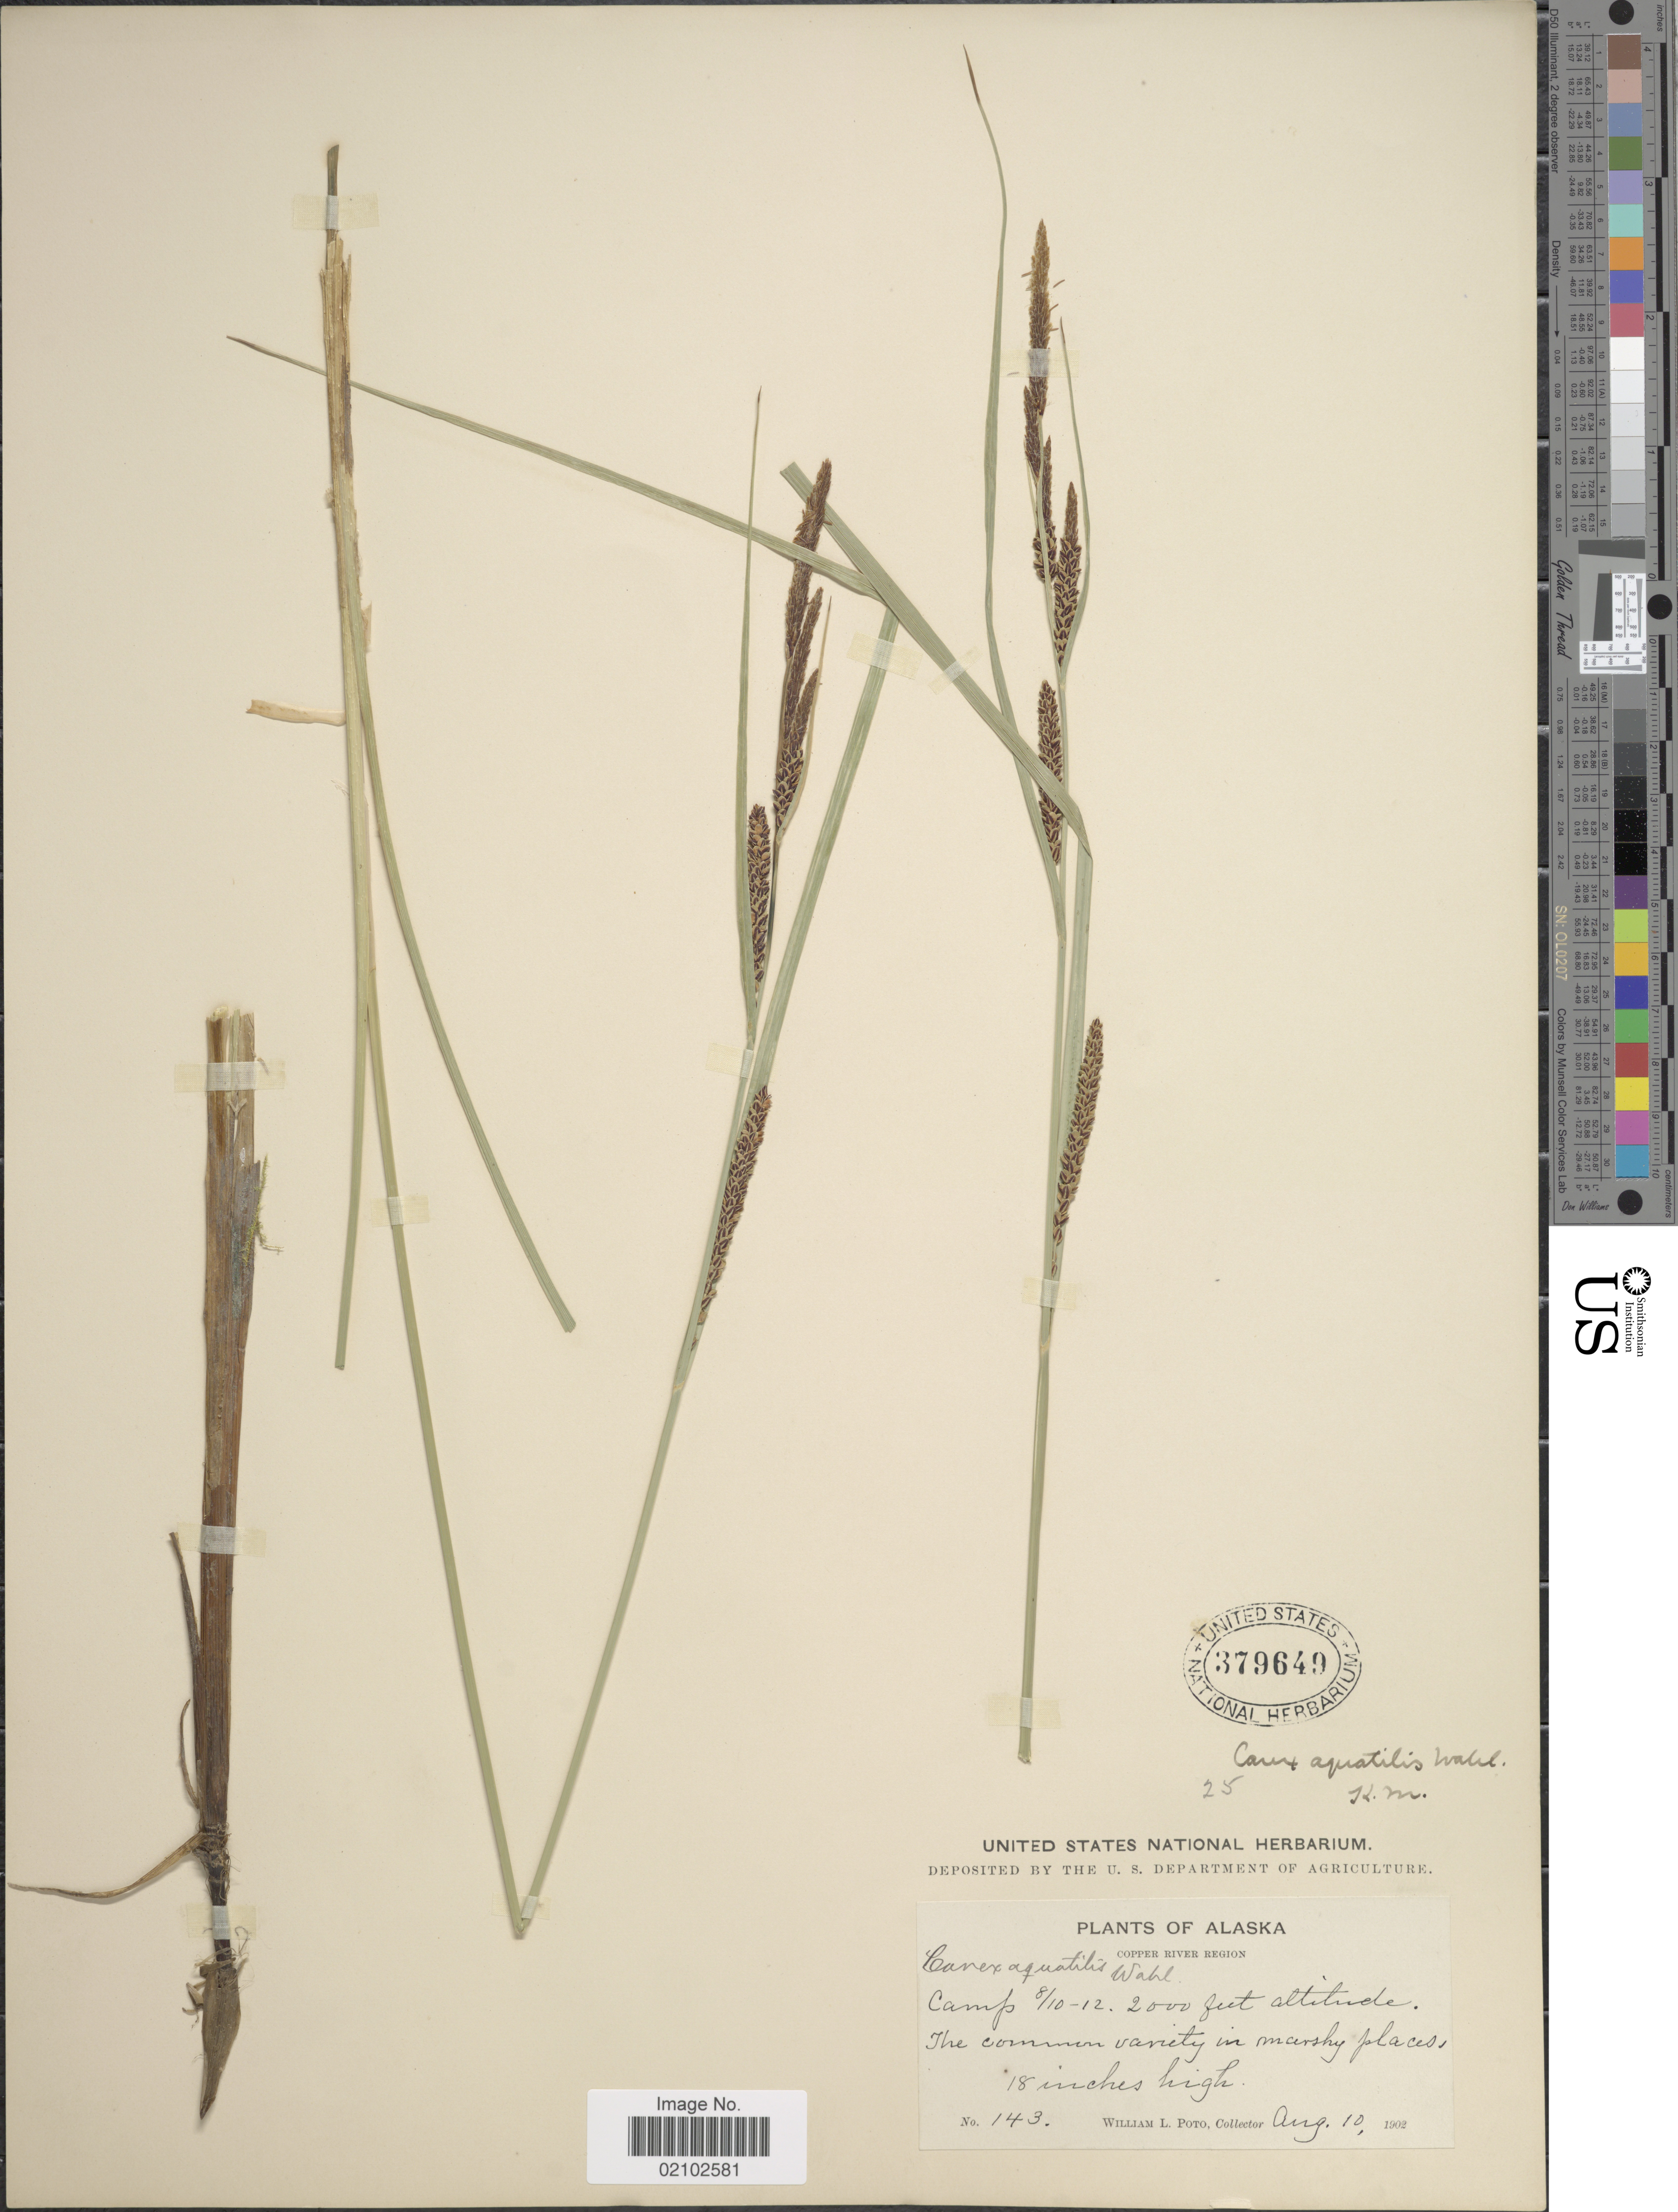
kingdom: Plantae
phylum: Tracheophyta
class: Liliopsida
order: Poales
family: Cyperaceae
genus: Carex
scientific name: Carex aquatilis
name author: Wahlenb.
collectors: W. Poto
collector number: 143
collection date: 1902-08-10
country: United States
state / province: Alaska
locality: Copper River Region, The common variety in marshy places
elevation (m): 610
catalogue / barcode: US 379649